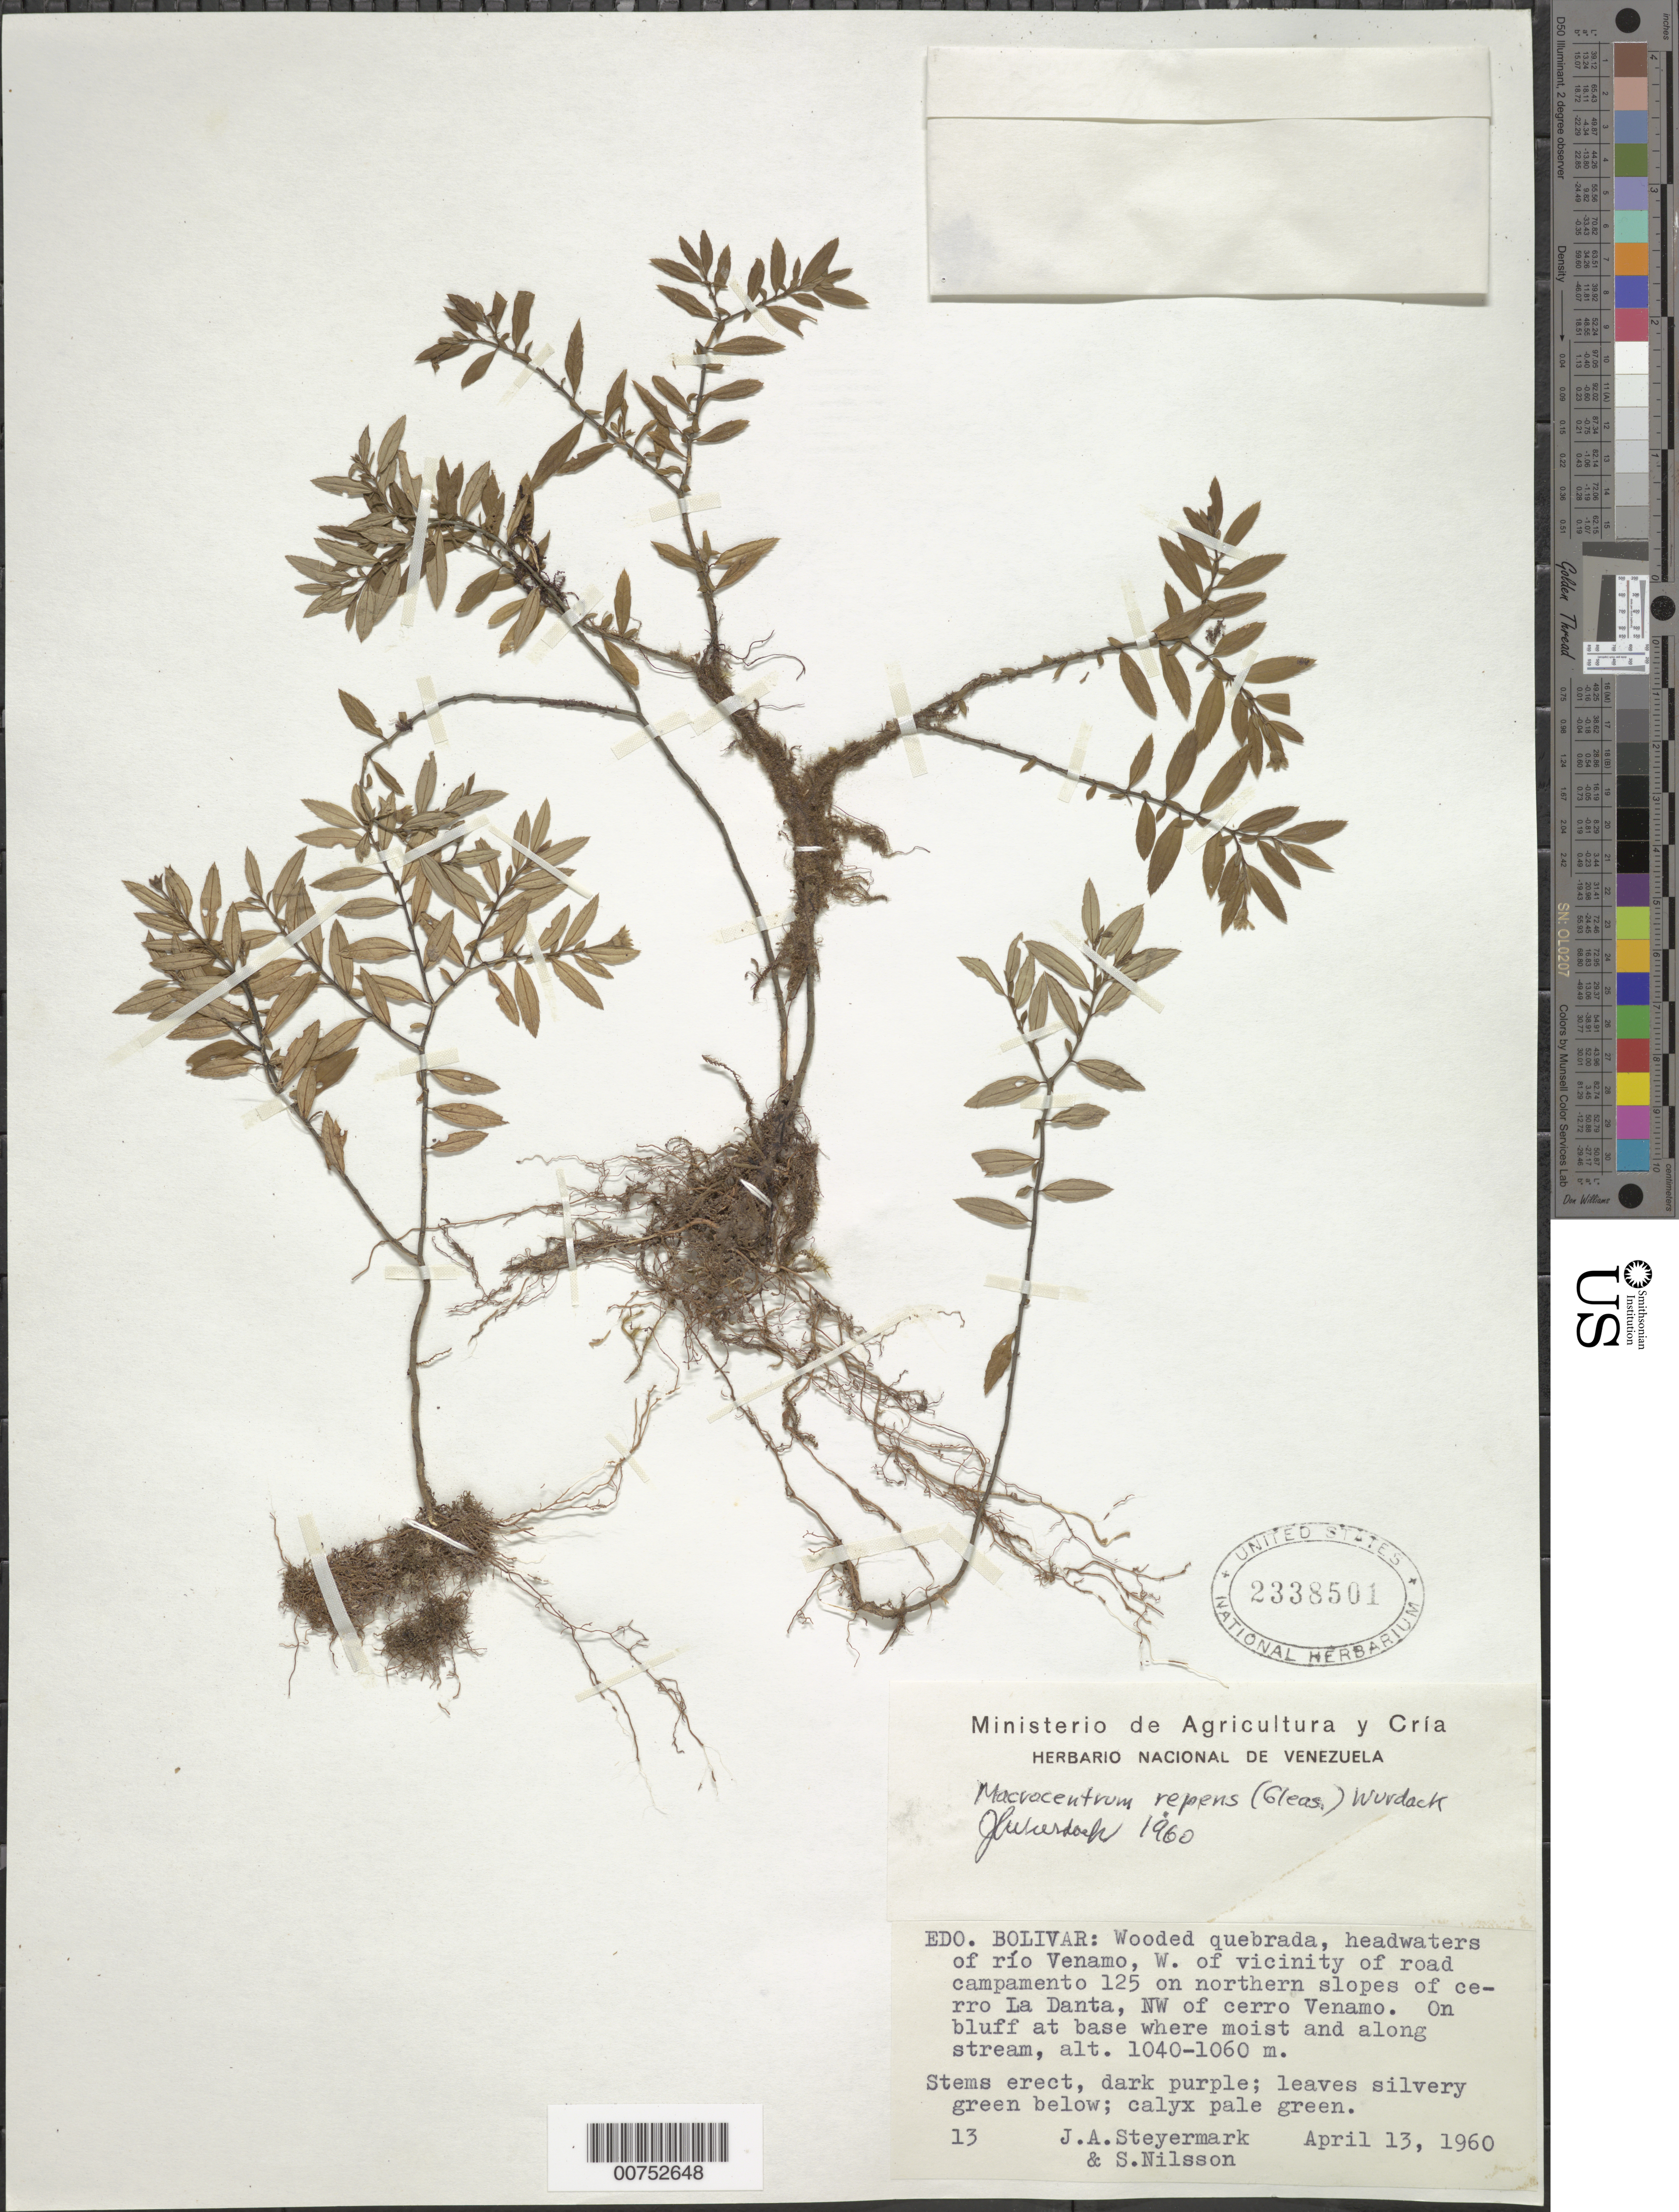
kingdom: Plantae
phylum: Tracheophyta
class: Magnoliopsida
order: Myrtales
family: Melastomataceae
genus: Macrocentrum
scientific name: Macrocentrum repens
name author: (Gleason) Wurdack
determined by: Wurdack, John J., (US), US (UNITED STATES)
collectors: J. Steyermark & S. Nilsson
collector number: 60 13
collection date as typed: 13-Apr-60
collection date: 1960-04-13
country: Venezuela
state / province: Bolívar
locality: Río Venamo headwaters, W of vic of road campamento 125, on northern slopes of Cerro La Danta, NW of cerro Venamo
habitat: Bluff at base where moist and along stream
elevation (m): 1040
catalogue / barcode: US 2338501